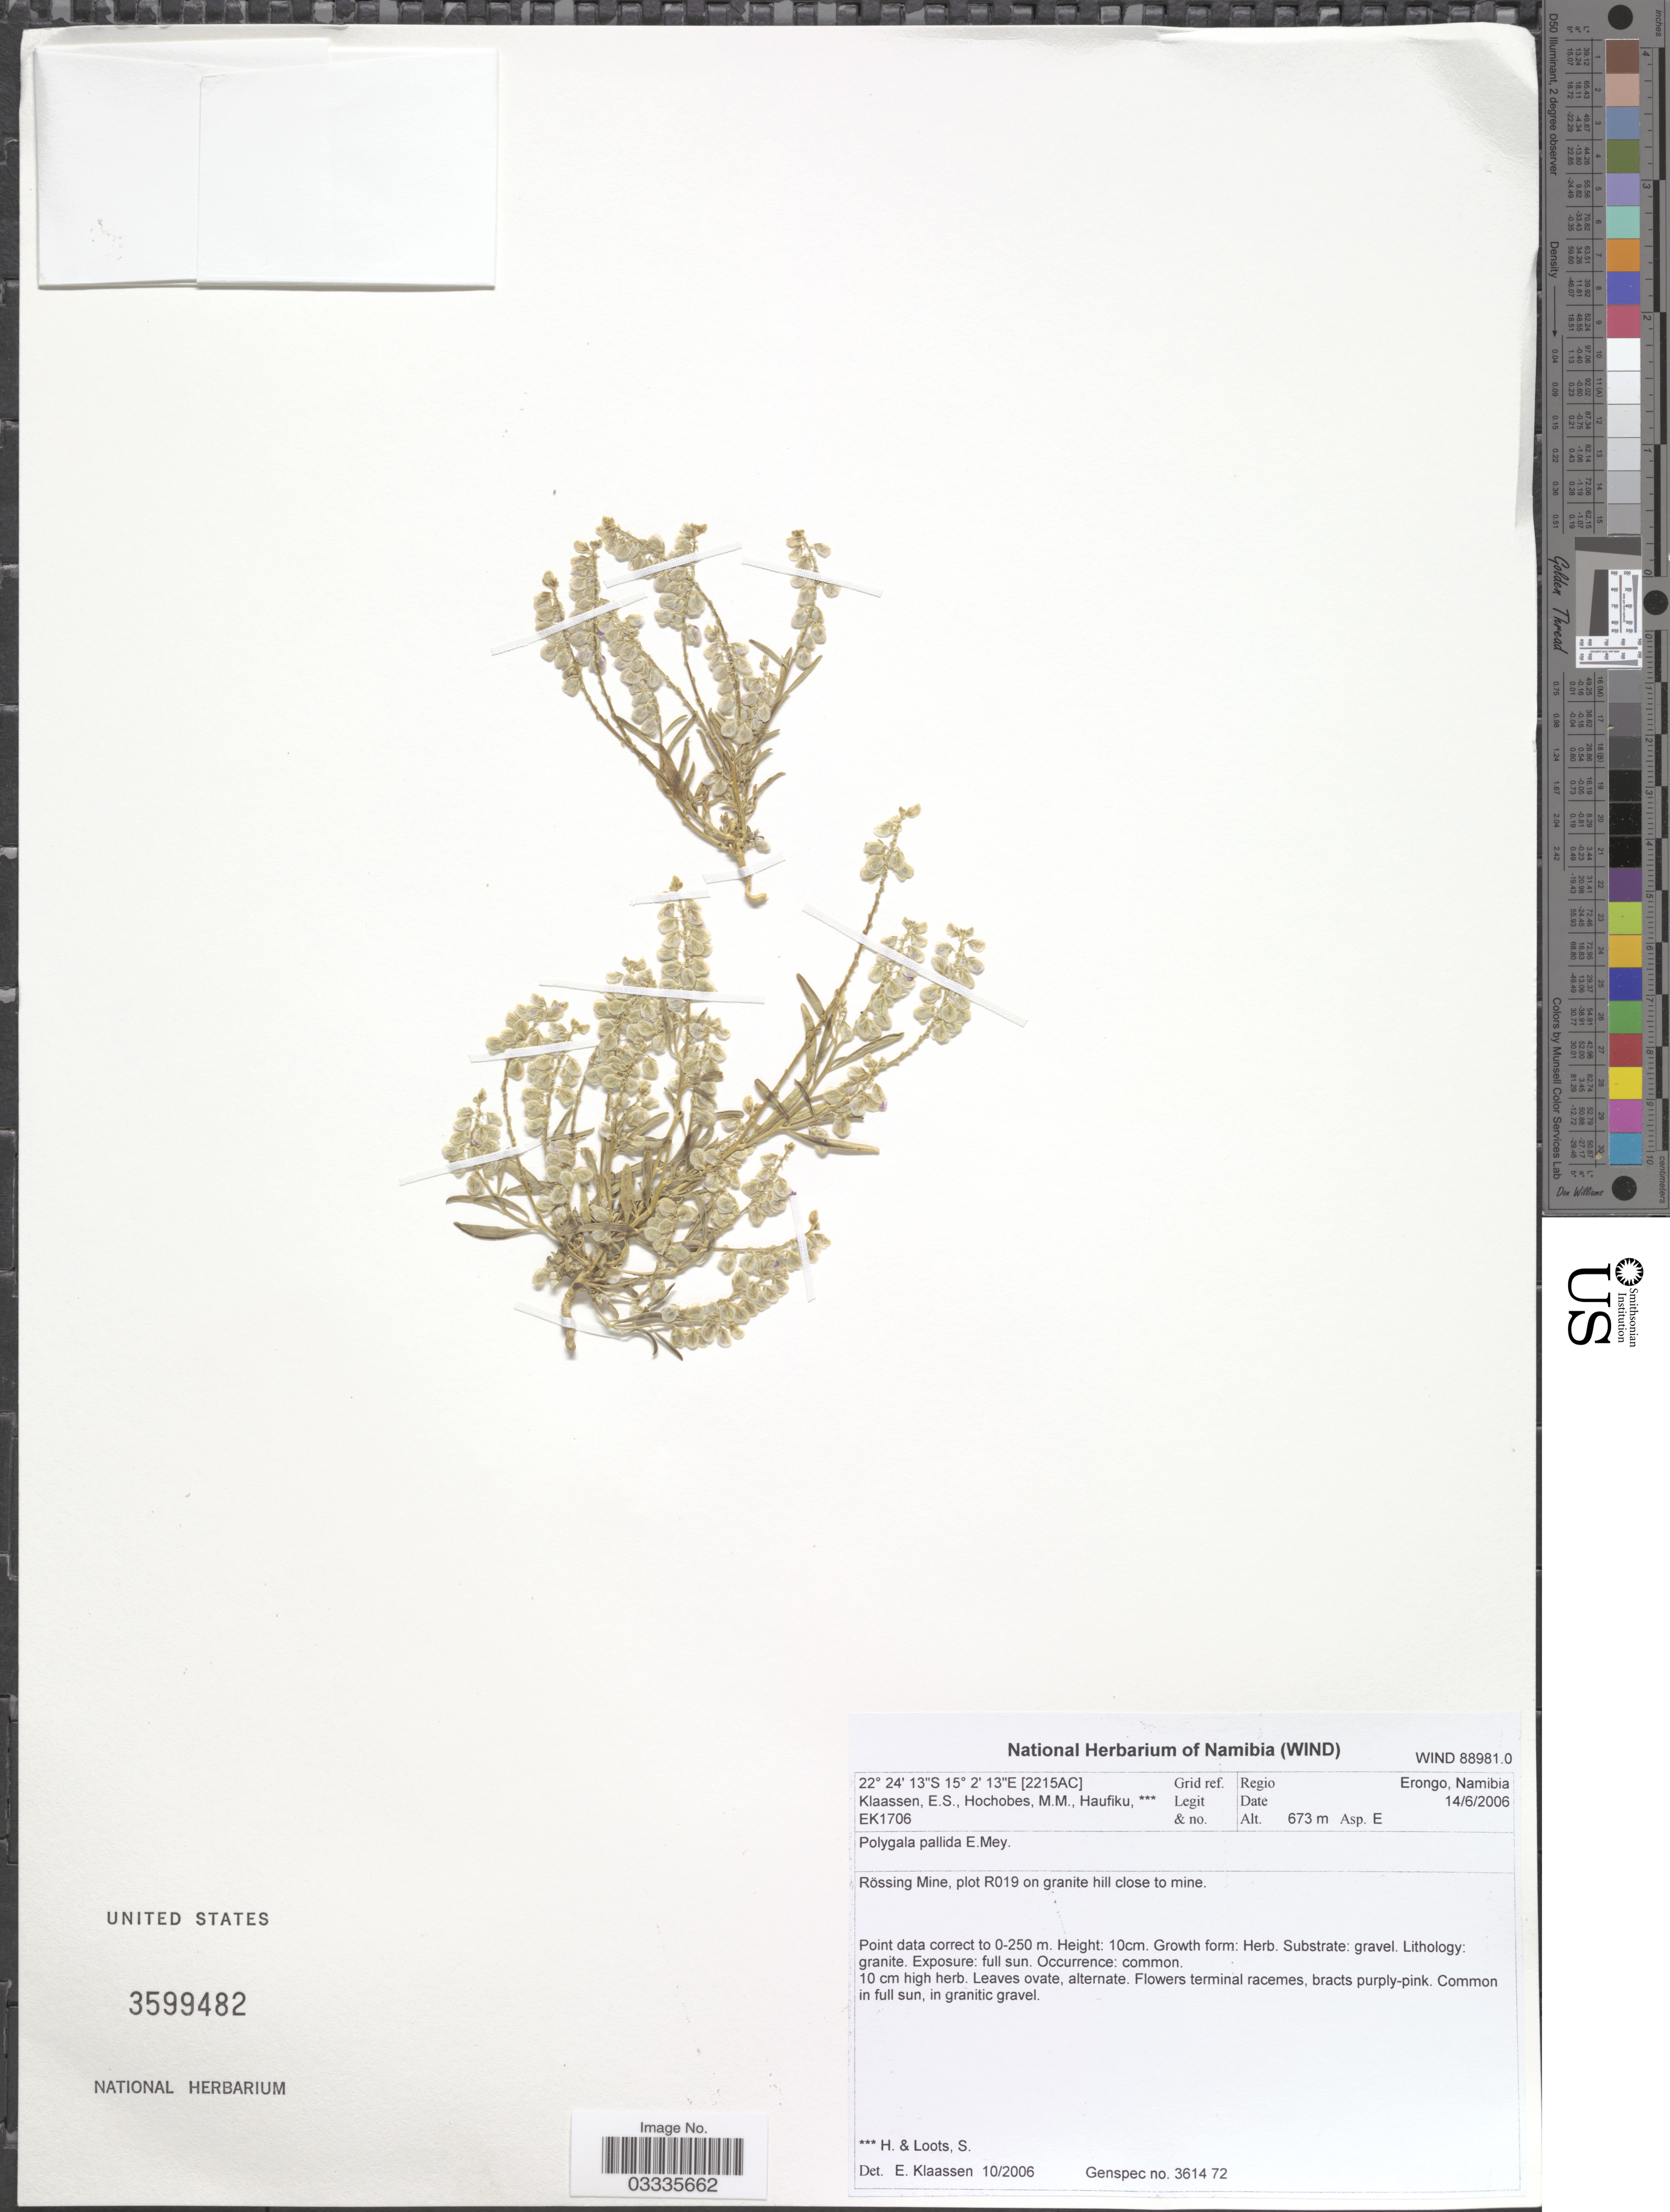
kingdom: Plantae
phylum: Tracheophyta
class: Magnoliopsida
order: Fabales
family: Polygalaceae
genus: Polygala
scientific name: Polygala pallida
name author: E. Mey. ex Harv.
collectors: E. S. Klaassen, M. Hochobes, H. Haufiku & S. Loots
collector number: EK1706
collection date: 2006-06-14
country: Namibia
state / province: Erongo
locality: [2215AC] Grid ref. Regio Erongo. Rössing Mine, plot R019 on granite hill close to mine. Asp. E.[unsure placement]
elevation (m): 673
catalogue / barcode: US 3599482